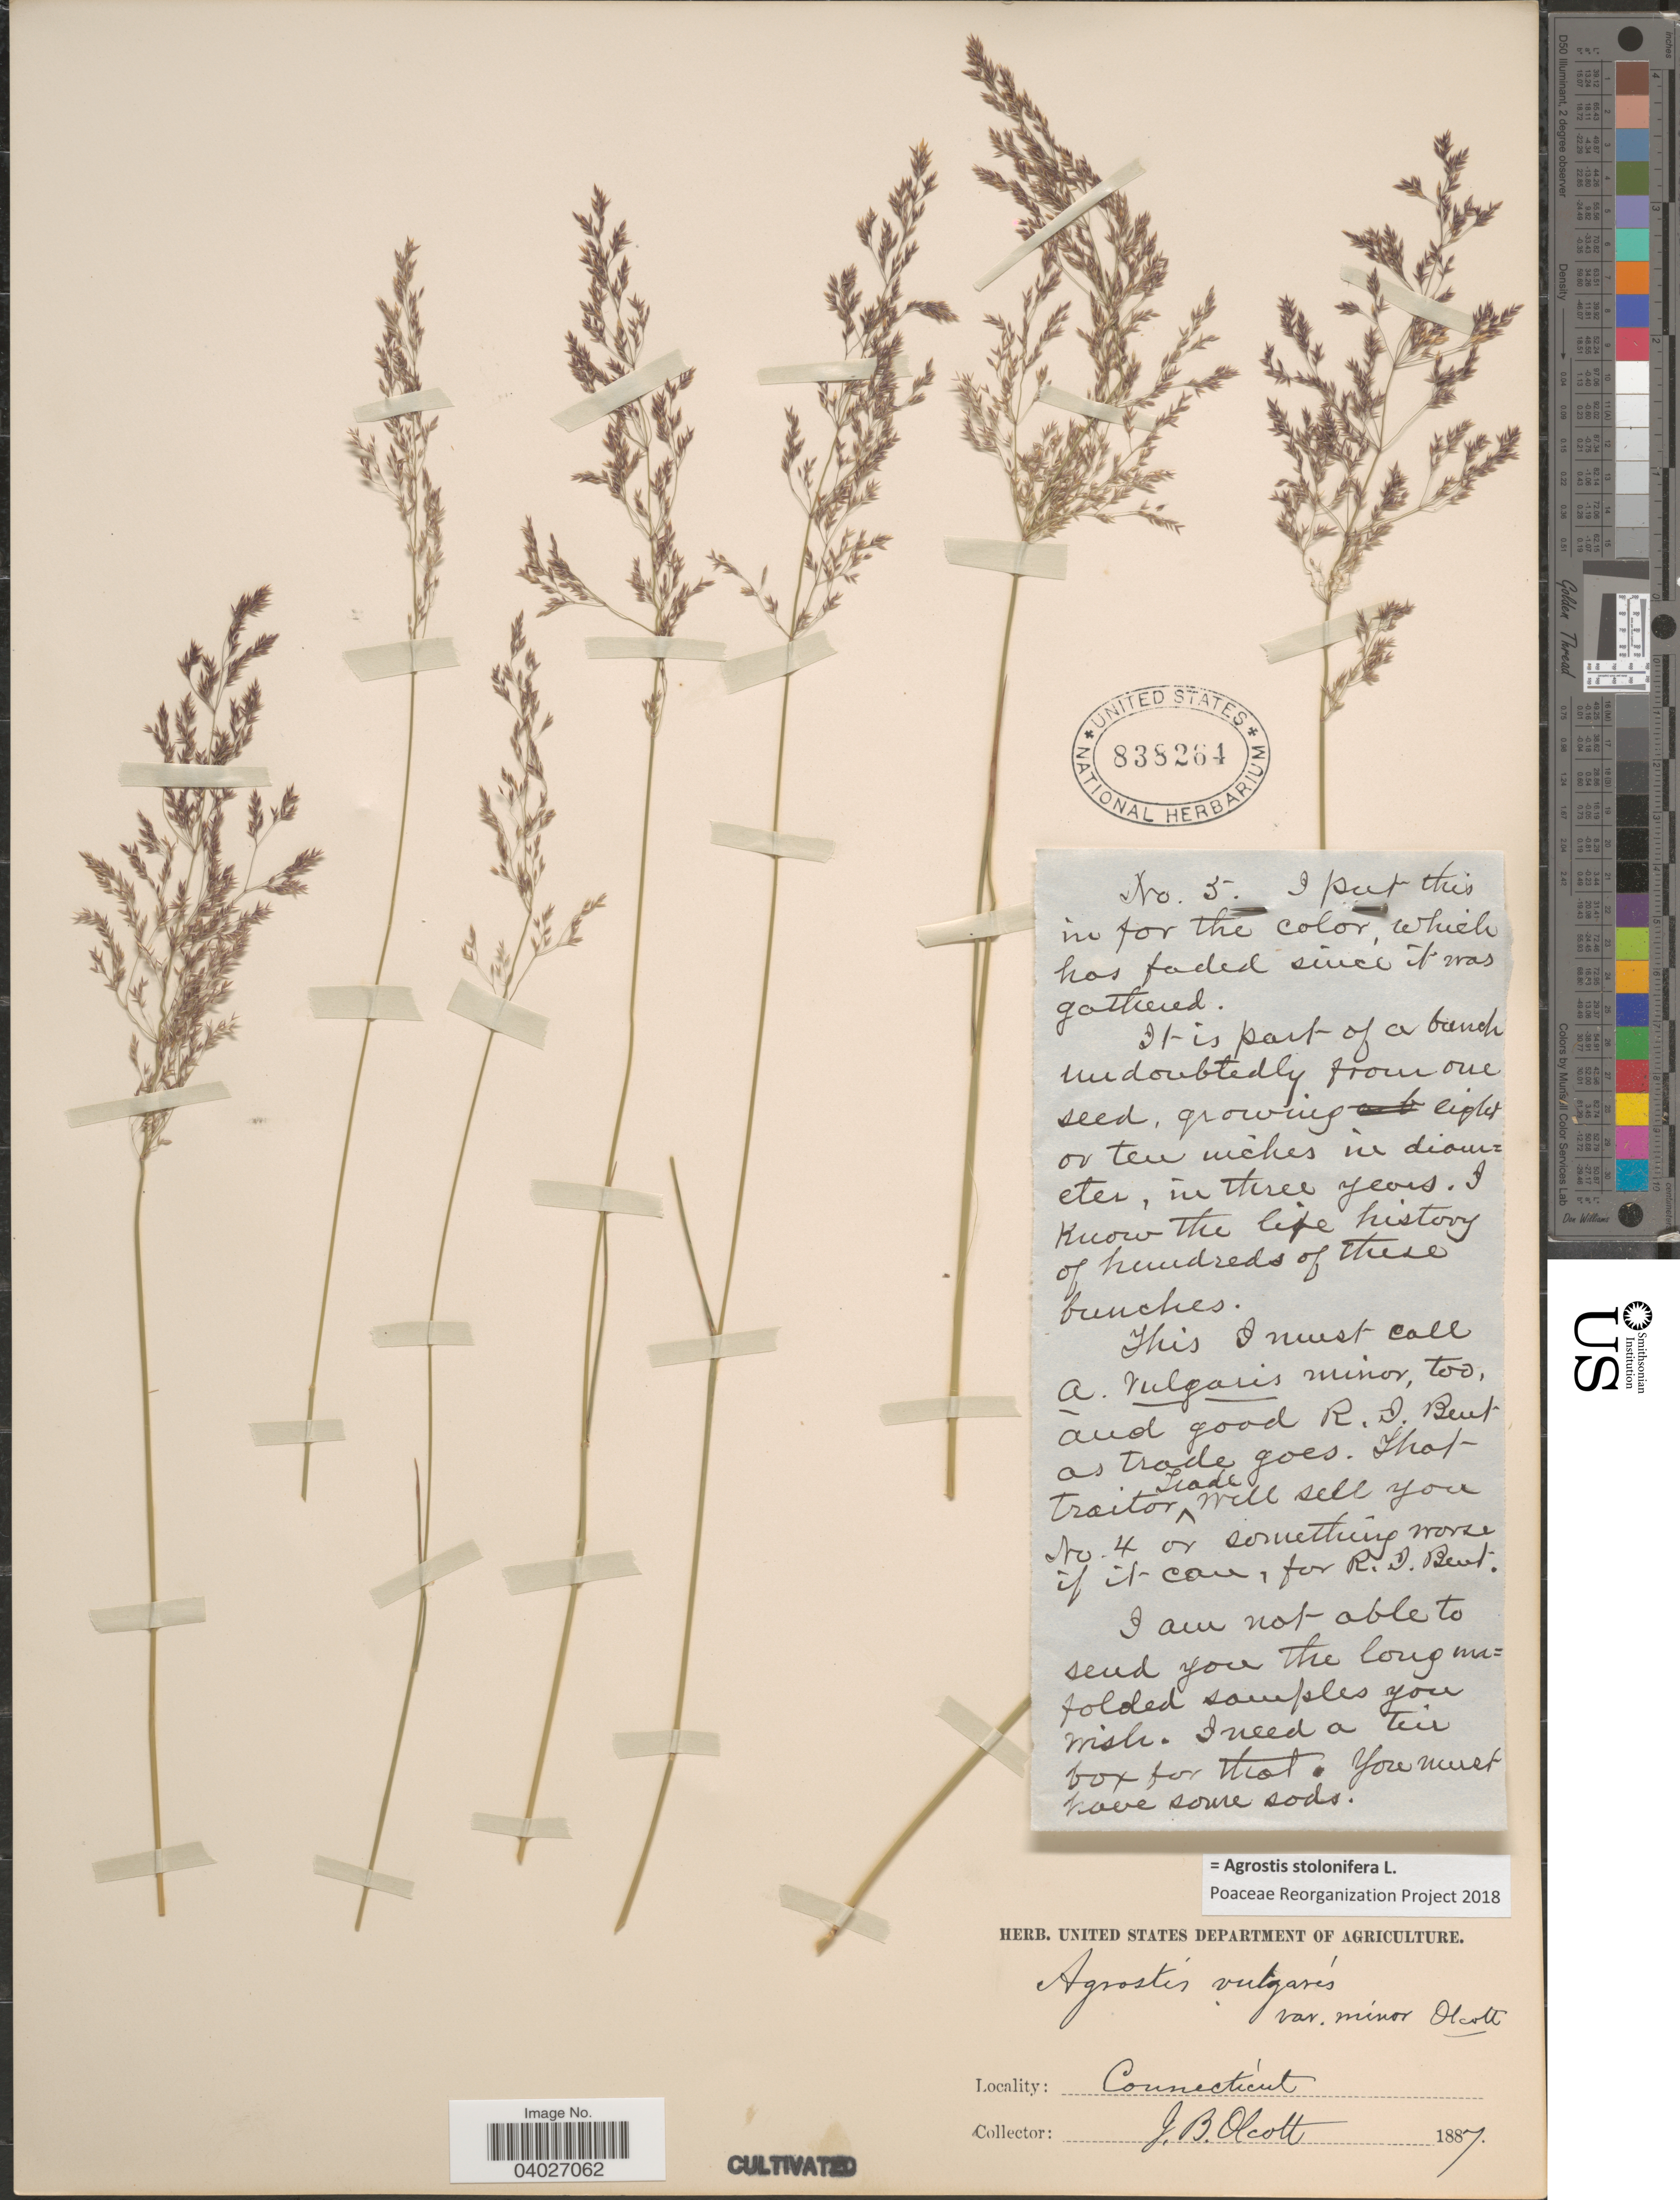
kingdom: Plantae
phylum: Tracheophyta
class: Liliopsida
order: Poales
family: Poaceae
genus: Agrostis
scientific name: Agrostis stolonifera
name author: L.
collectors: J. Olcott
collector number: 5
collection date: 1887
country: United States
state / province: Connecticut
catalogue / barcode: US 838264